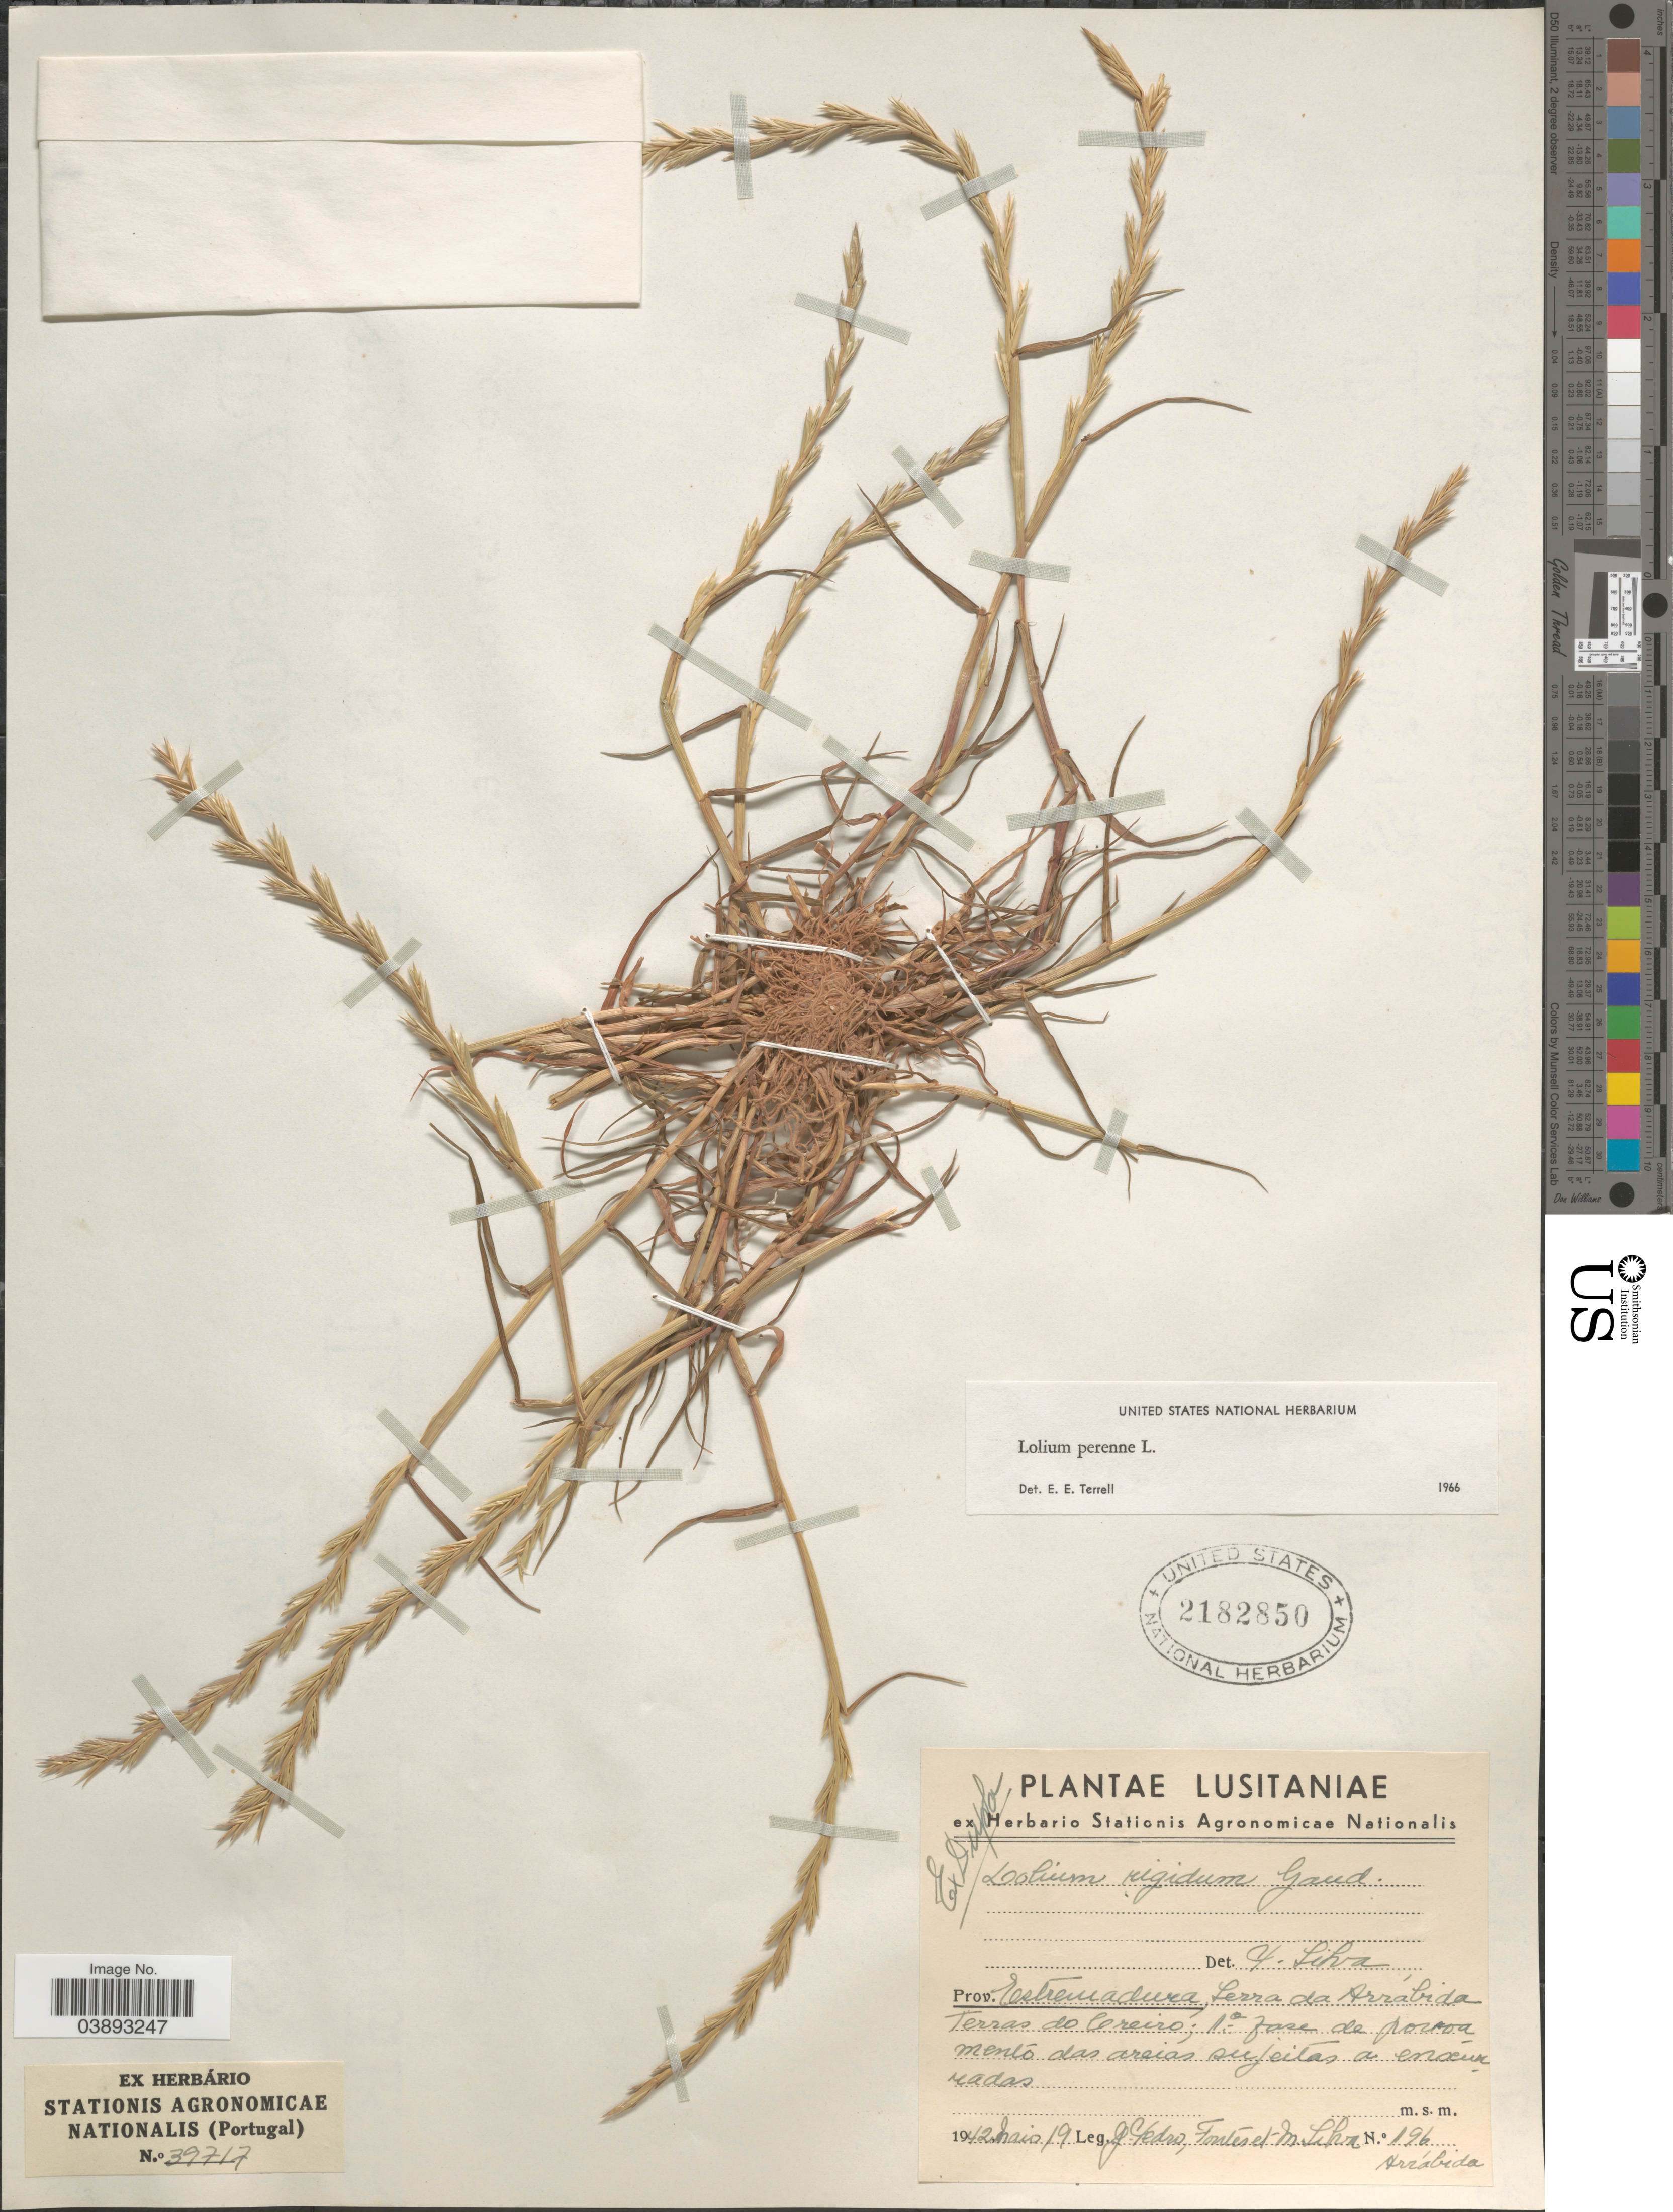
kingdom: Plantae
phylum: Tracheophyta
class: Liliopsida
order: Poales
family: Poaceae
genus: Lolium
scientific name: Lolium perenne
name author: L.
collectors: J. Pedro, Fontes & M. Liha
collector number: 196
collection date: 1942-05-19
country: Portugal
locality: Lusitaniae. Prov. Estremadura, Serra da Arrábida. Terras do Cereiro.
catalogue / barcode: US 2182850